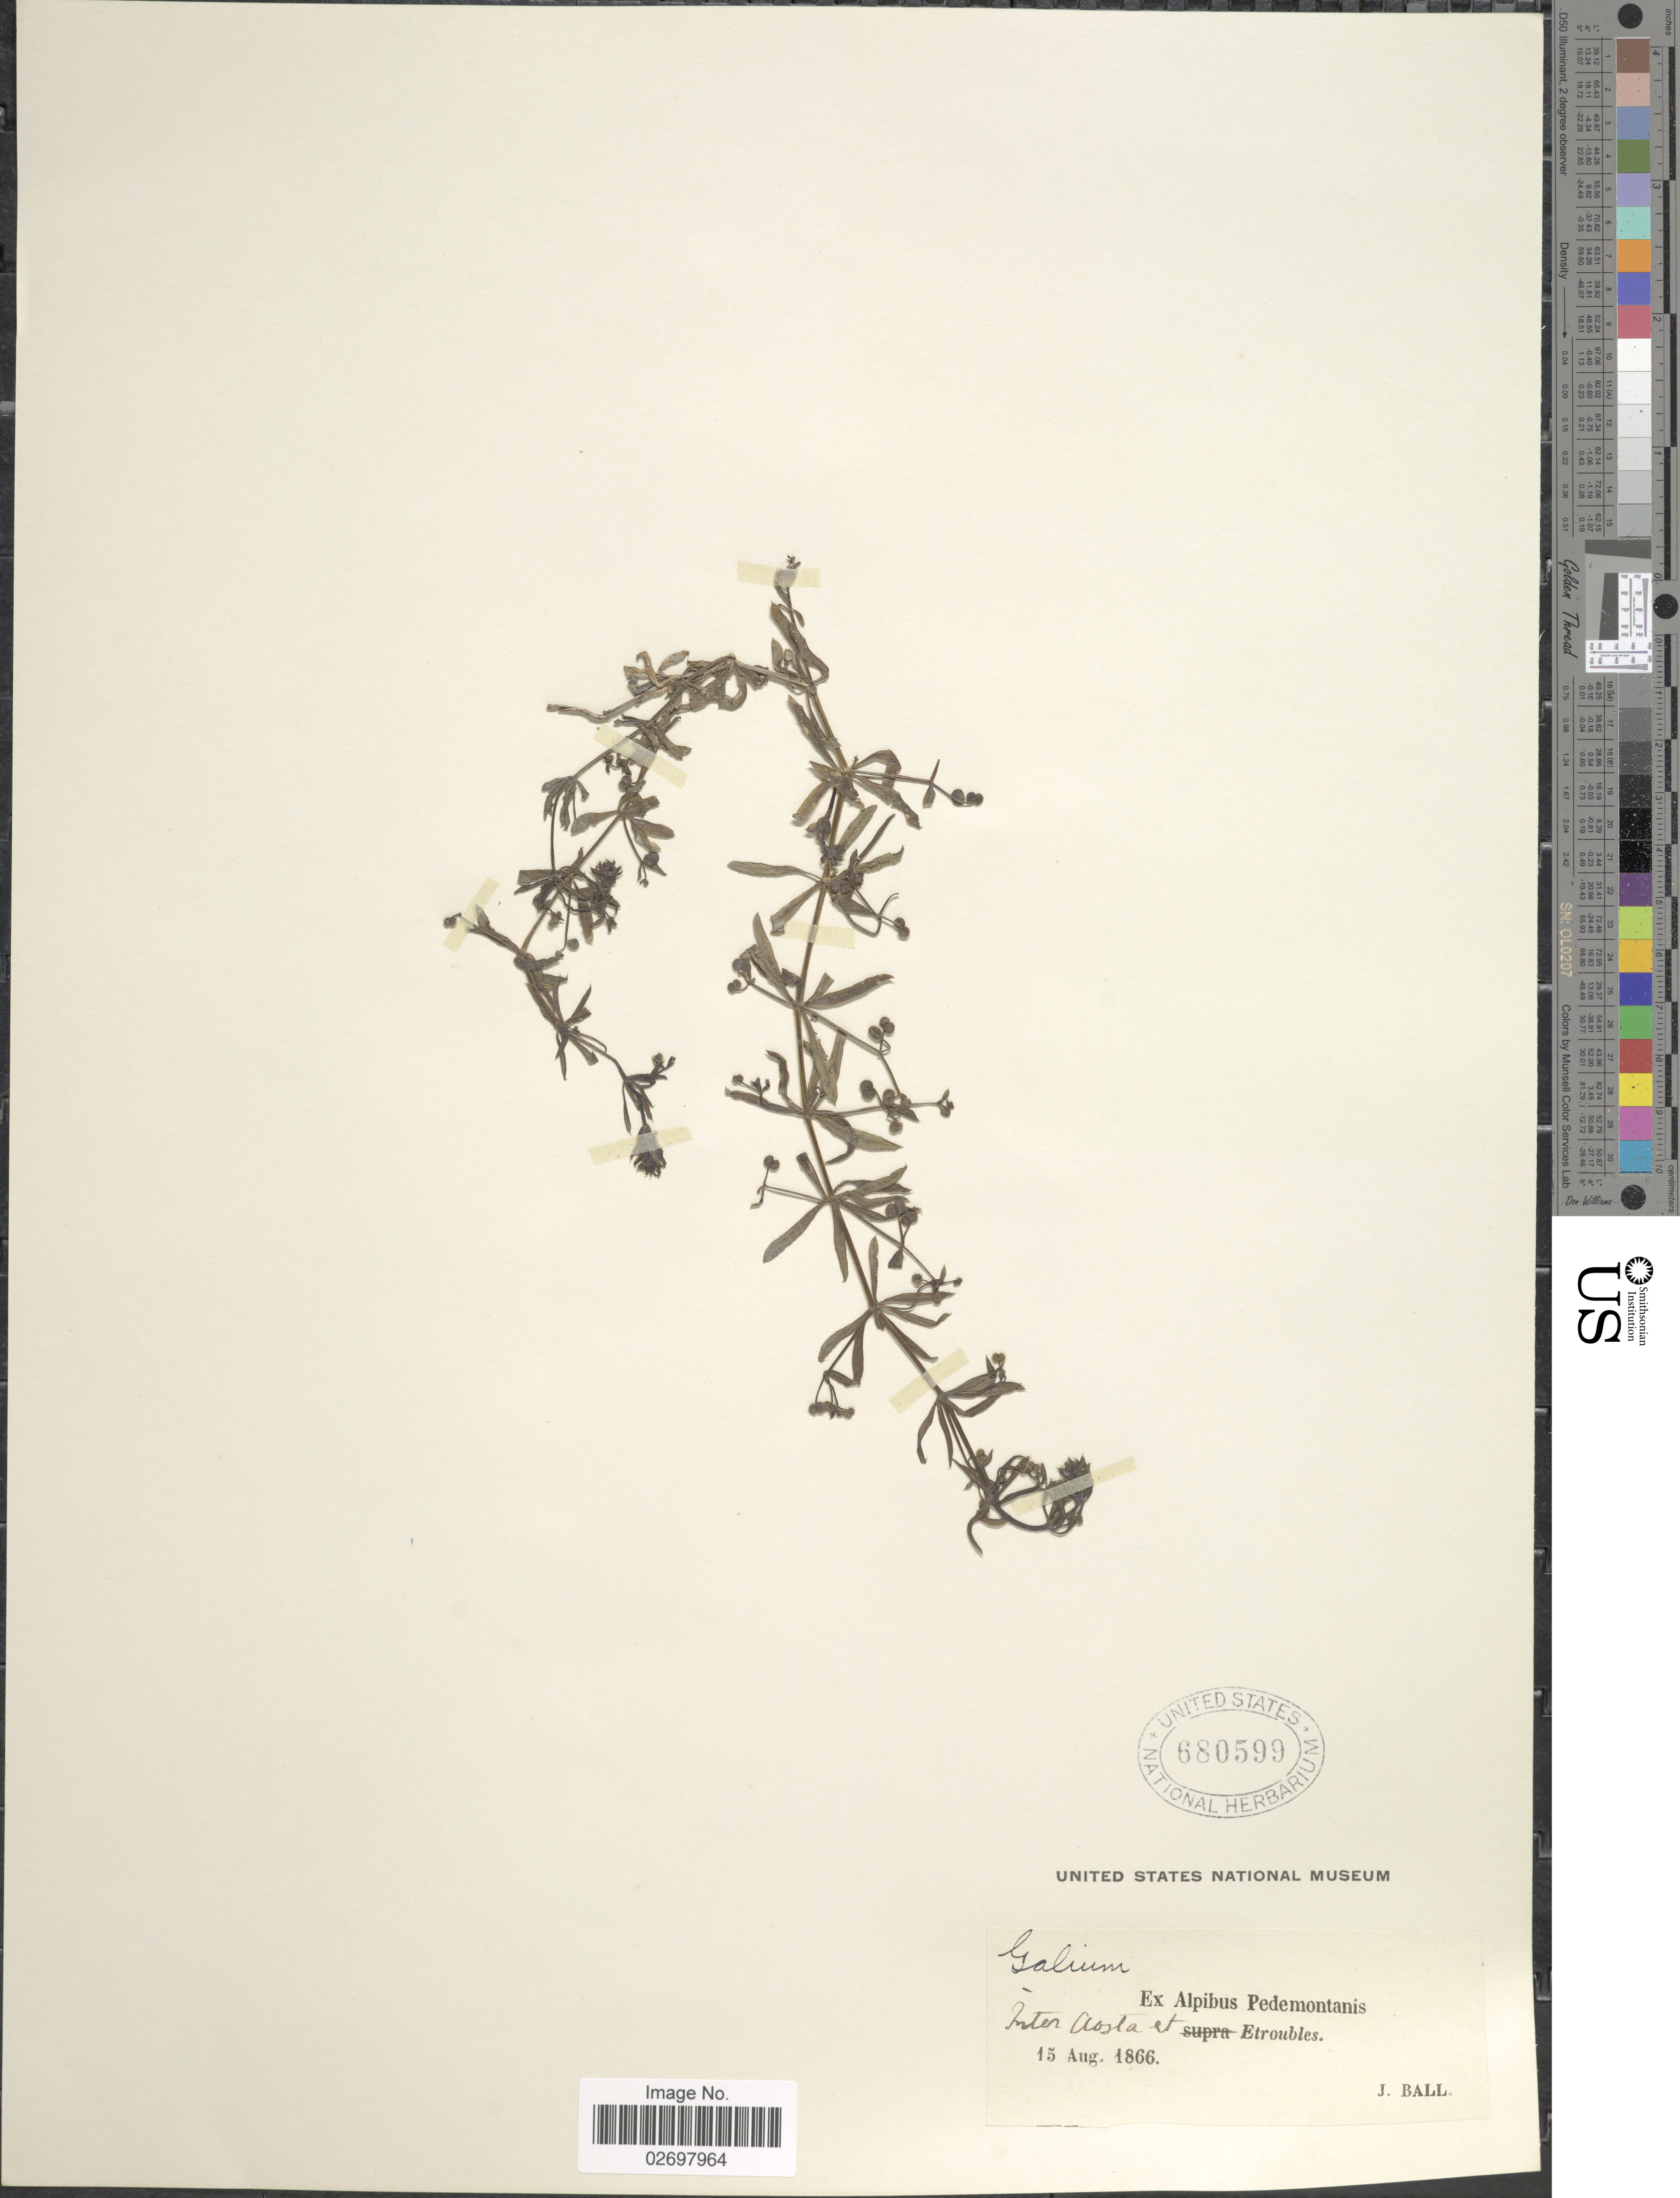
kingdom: Plantae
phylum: Tracheophyta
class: Magnoliopsida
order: Gentianales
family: Rubiaceae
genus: Galium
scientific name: Galium sp.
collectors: J. Ball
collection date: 1866-08-15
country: Italy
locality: Ex Alpibus Pedemontanis, Inter Aosta et Etroubles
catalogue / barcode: US 680599